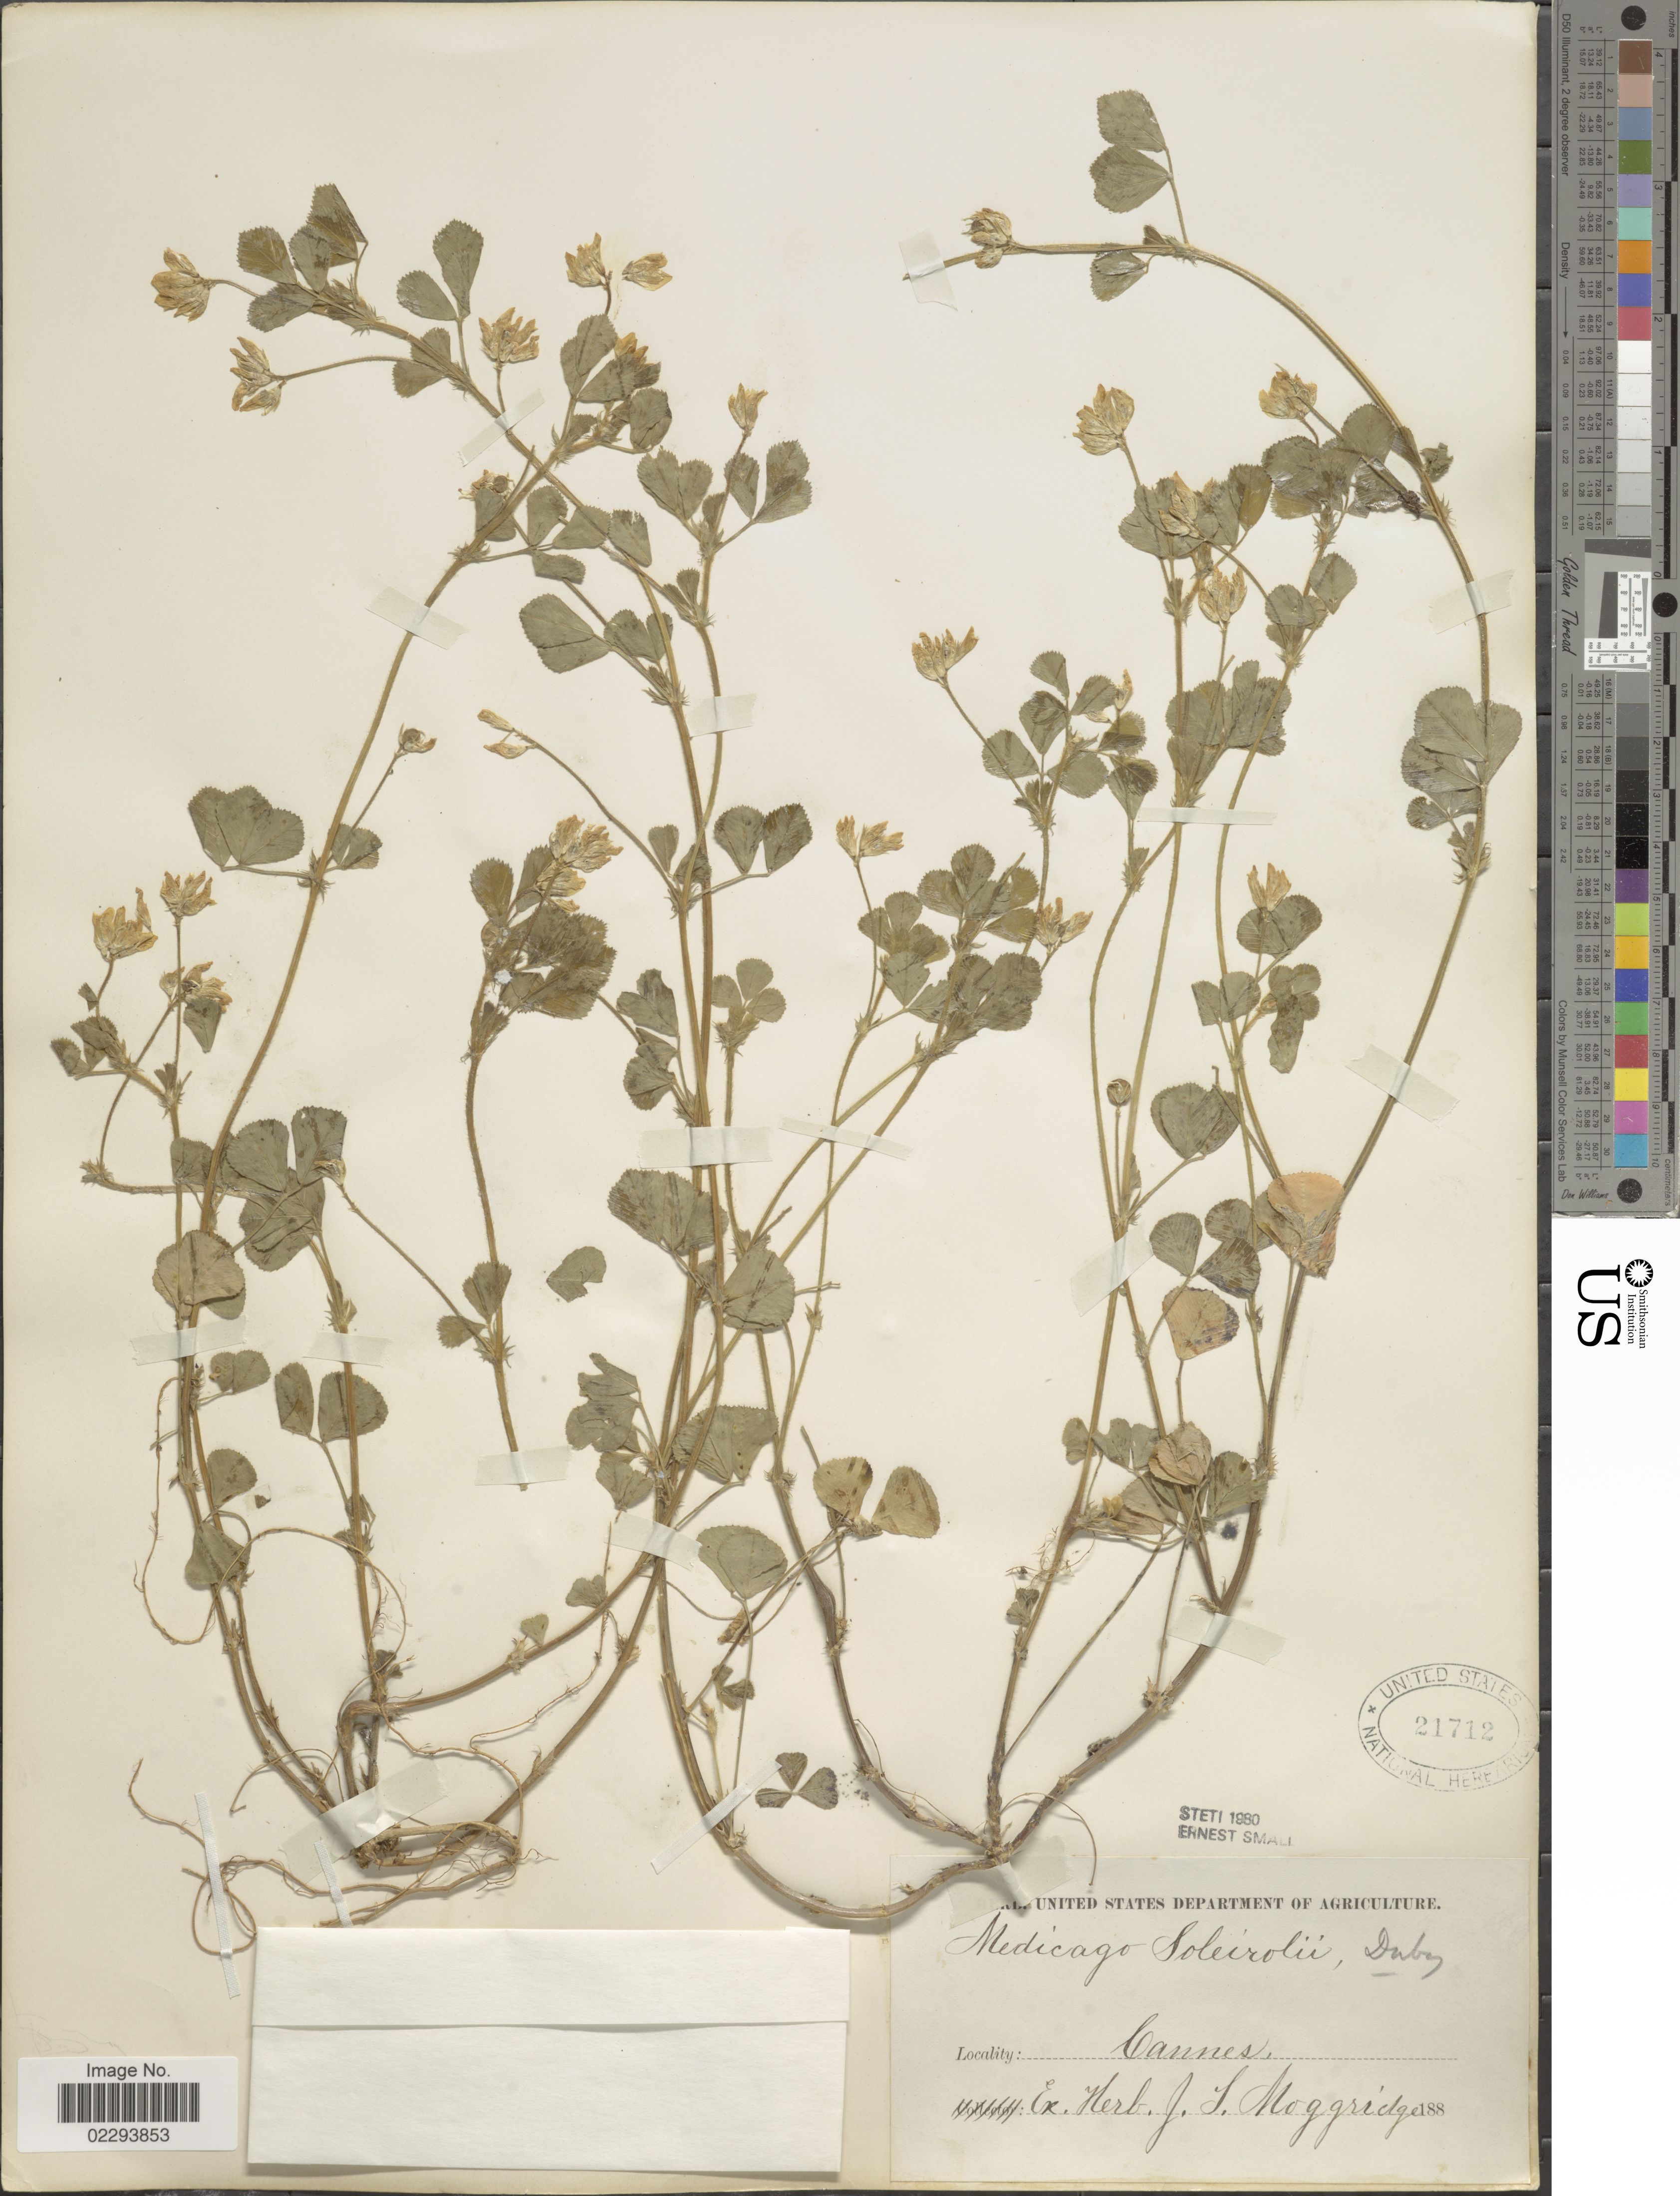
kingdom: Plantae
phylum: Tracheophyta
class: Magnoliopsida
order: Fabales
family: Fabaceae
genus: Medicago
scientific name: Medicago soleirolii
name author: Duby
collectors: ex herb. J.T. Moggridge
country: France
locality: Cannes.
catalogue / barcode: US 21712